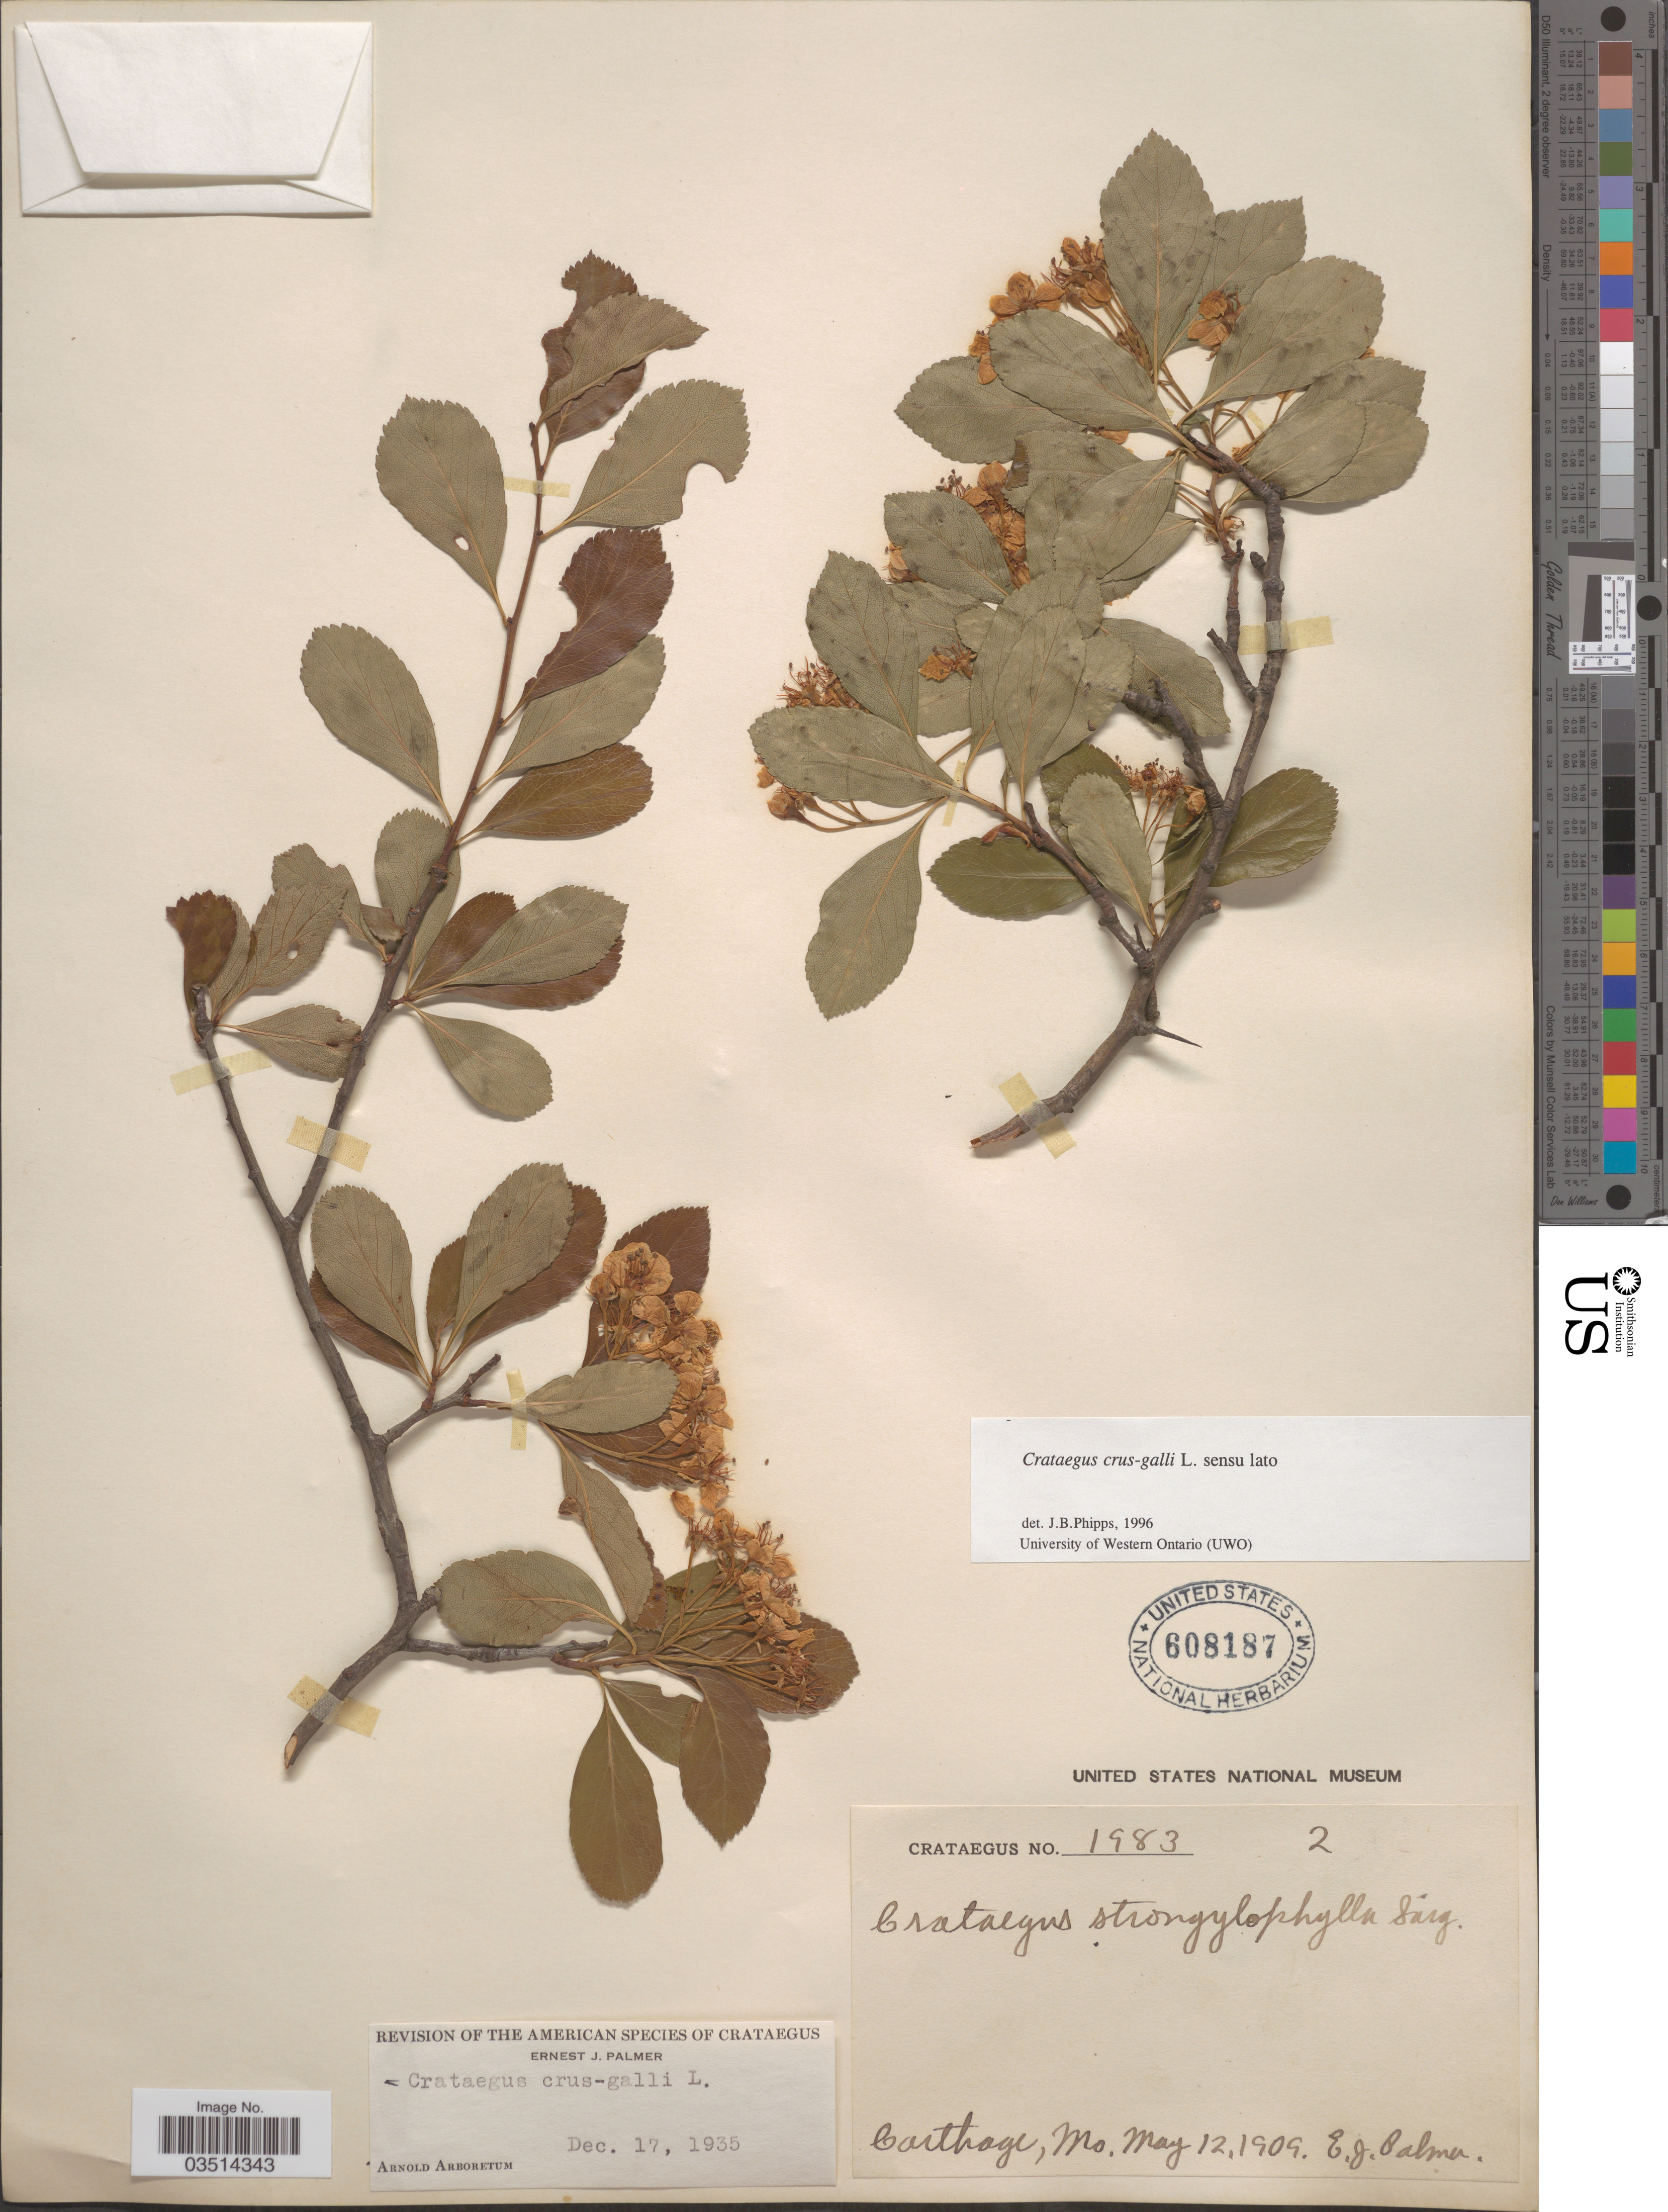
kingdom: Plantae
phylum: Tracheophyta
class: Magnoliopsida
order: Rosales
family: Rosaceae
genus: Crataegus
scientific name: Crataegus crus-galli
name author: L.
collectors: E. J. Palmer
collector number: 1983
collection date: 1909-05-12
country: United States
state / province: Missouri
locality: Carthage.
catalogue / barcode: US 608187